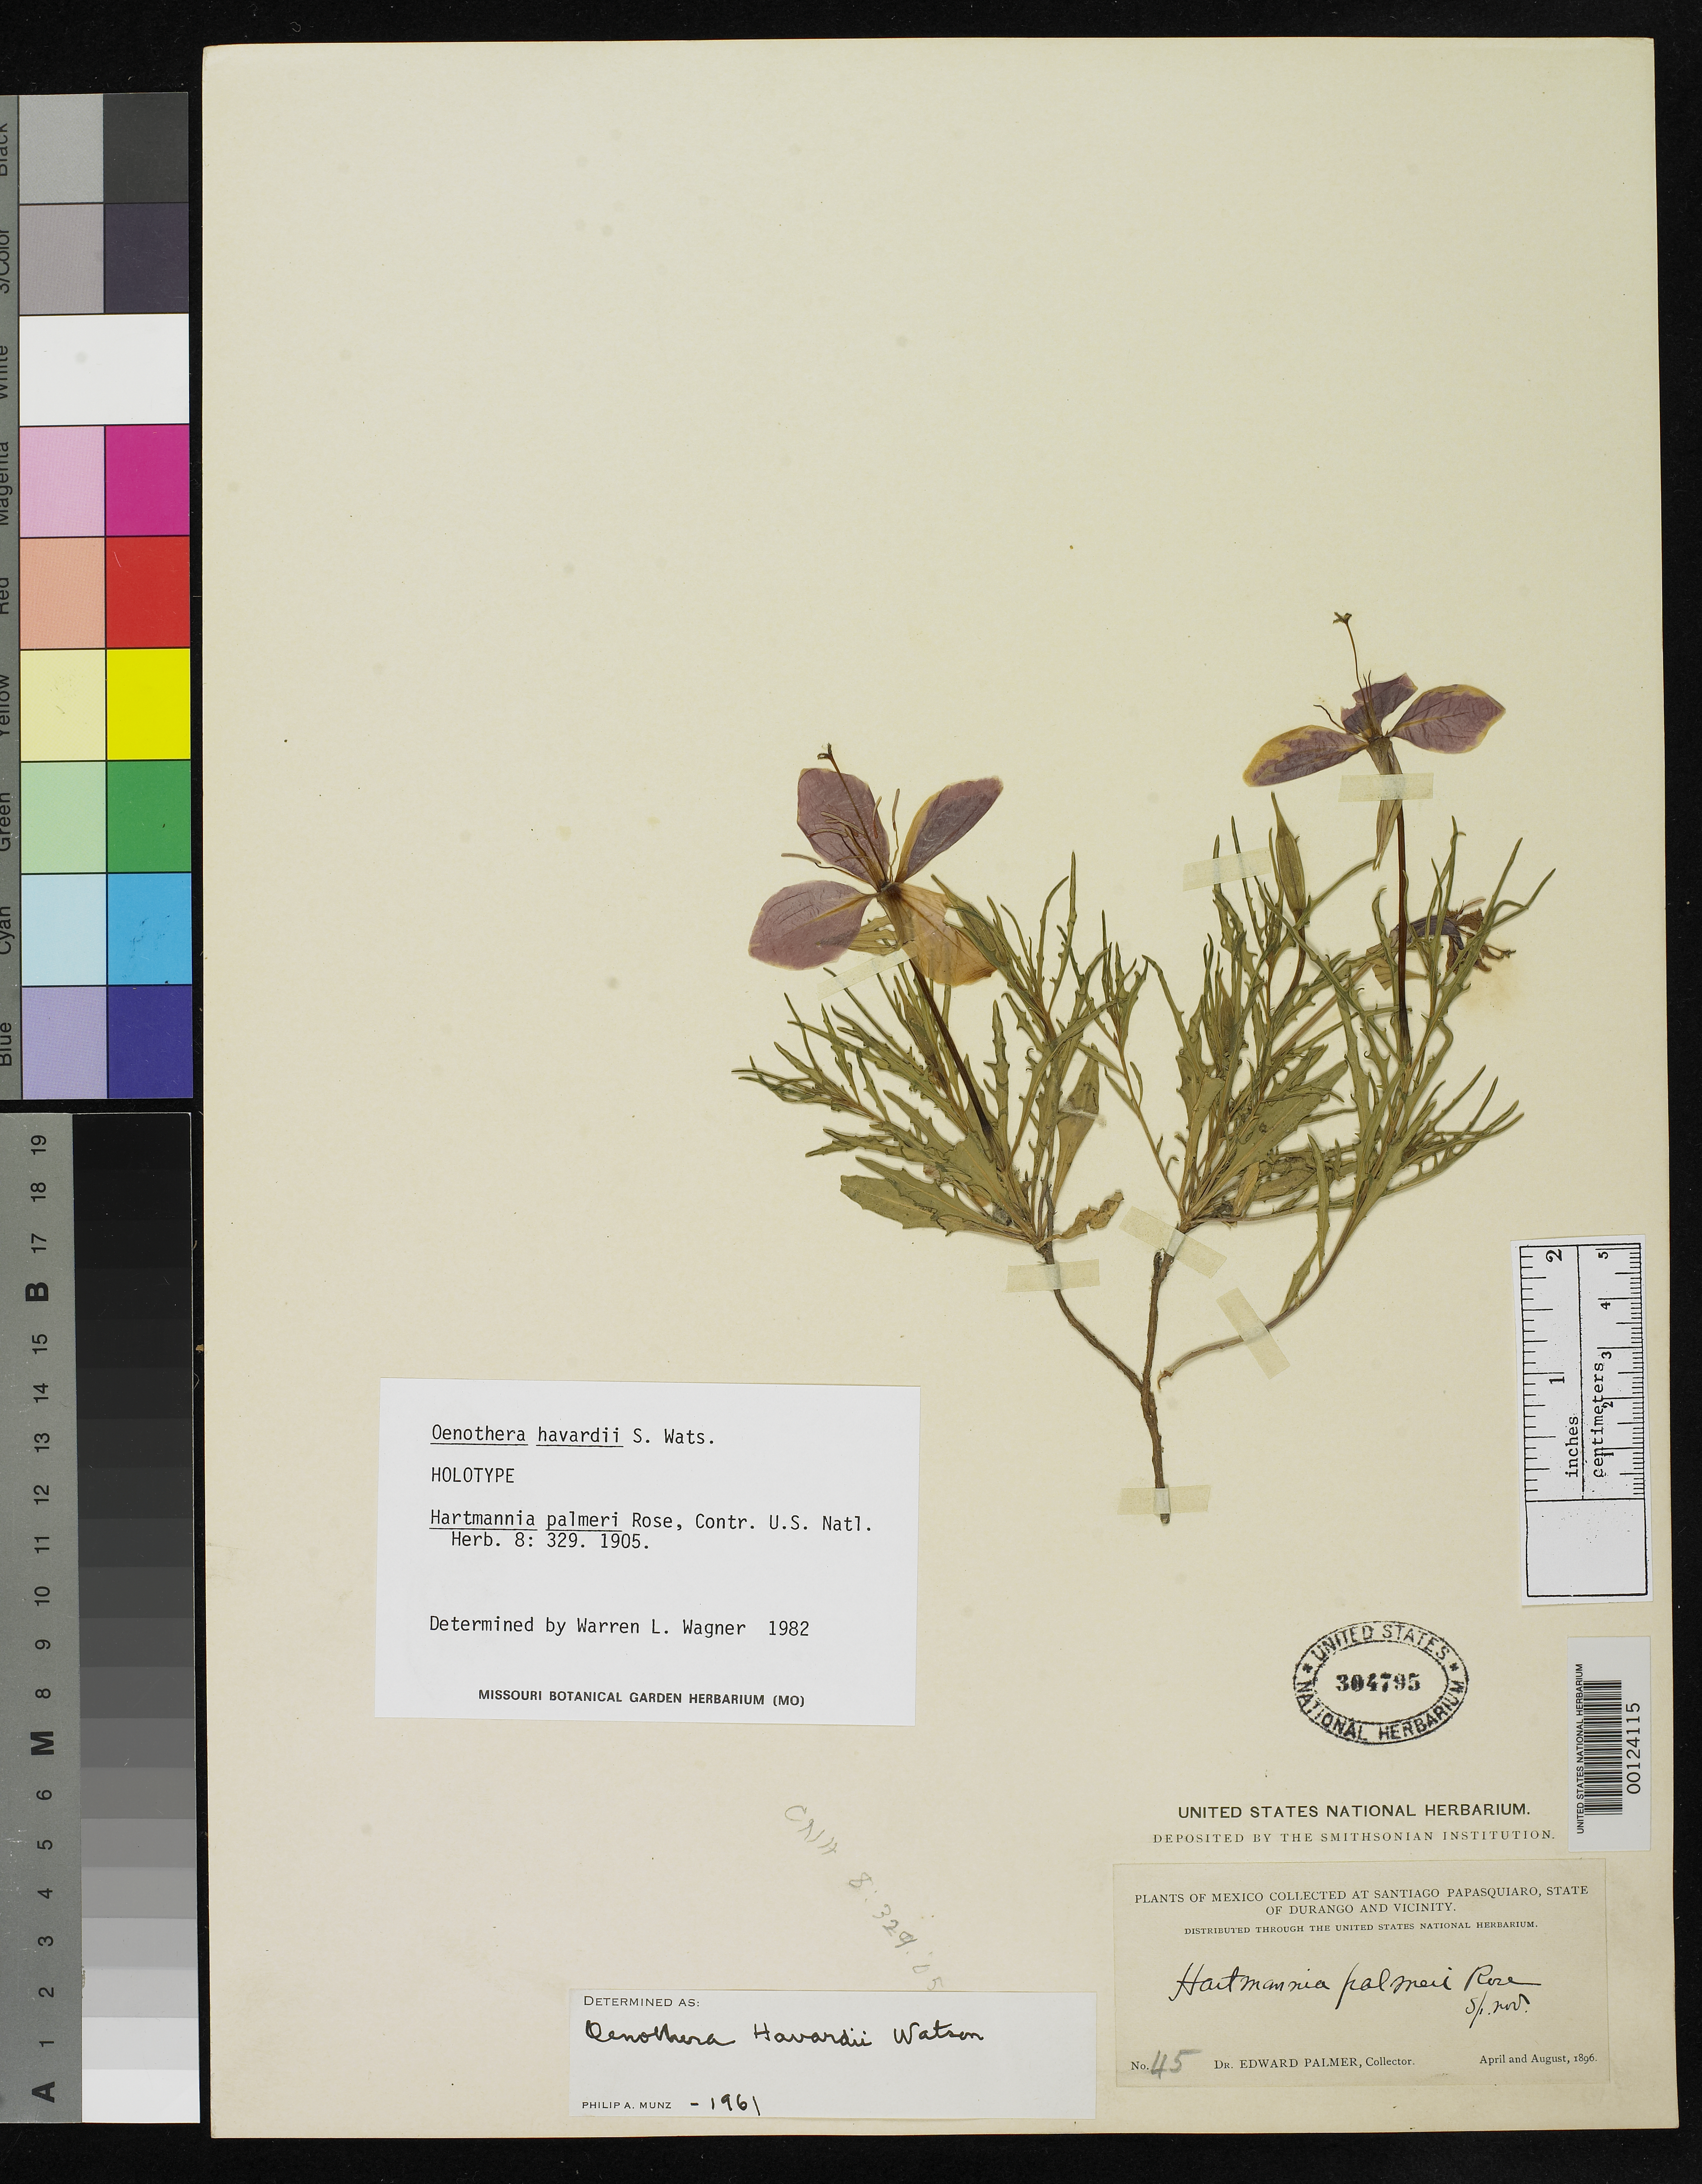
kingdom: Plantae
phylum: Tracheophyta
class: Magnoliopsida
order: Myrtales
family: Onagraceae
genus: Hartmannia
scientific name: Hartmannia palmeri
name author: Rose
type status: Holotype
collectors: E. Palmer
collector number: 45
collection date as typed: Apr 1896 and -- Aug 1896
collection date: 1896-04,1896-08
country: Mexico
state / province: Durango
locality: Santiago Papasquiaro.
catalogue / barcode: US 304795